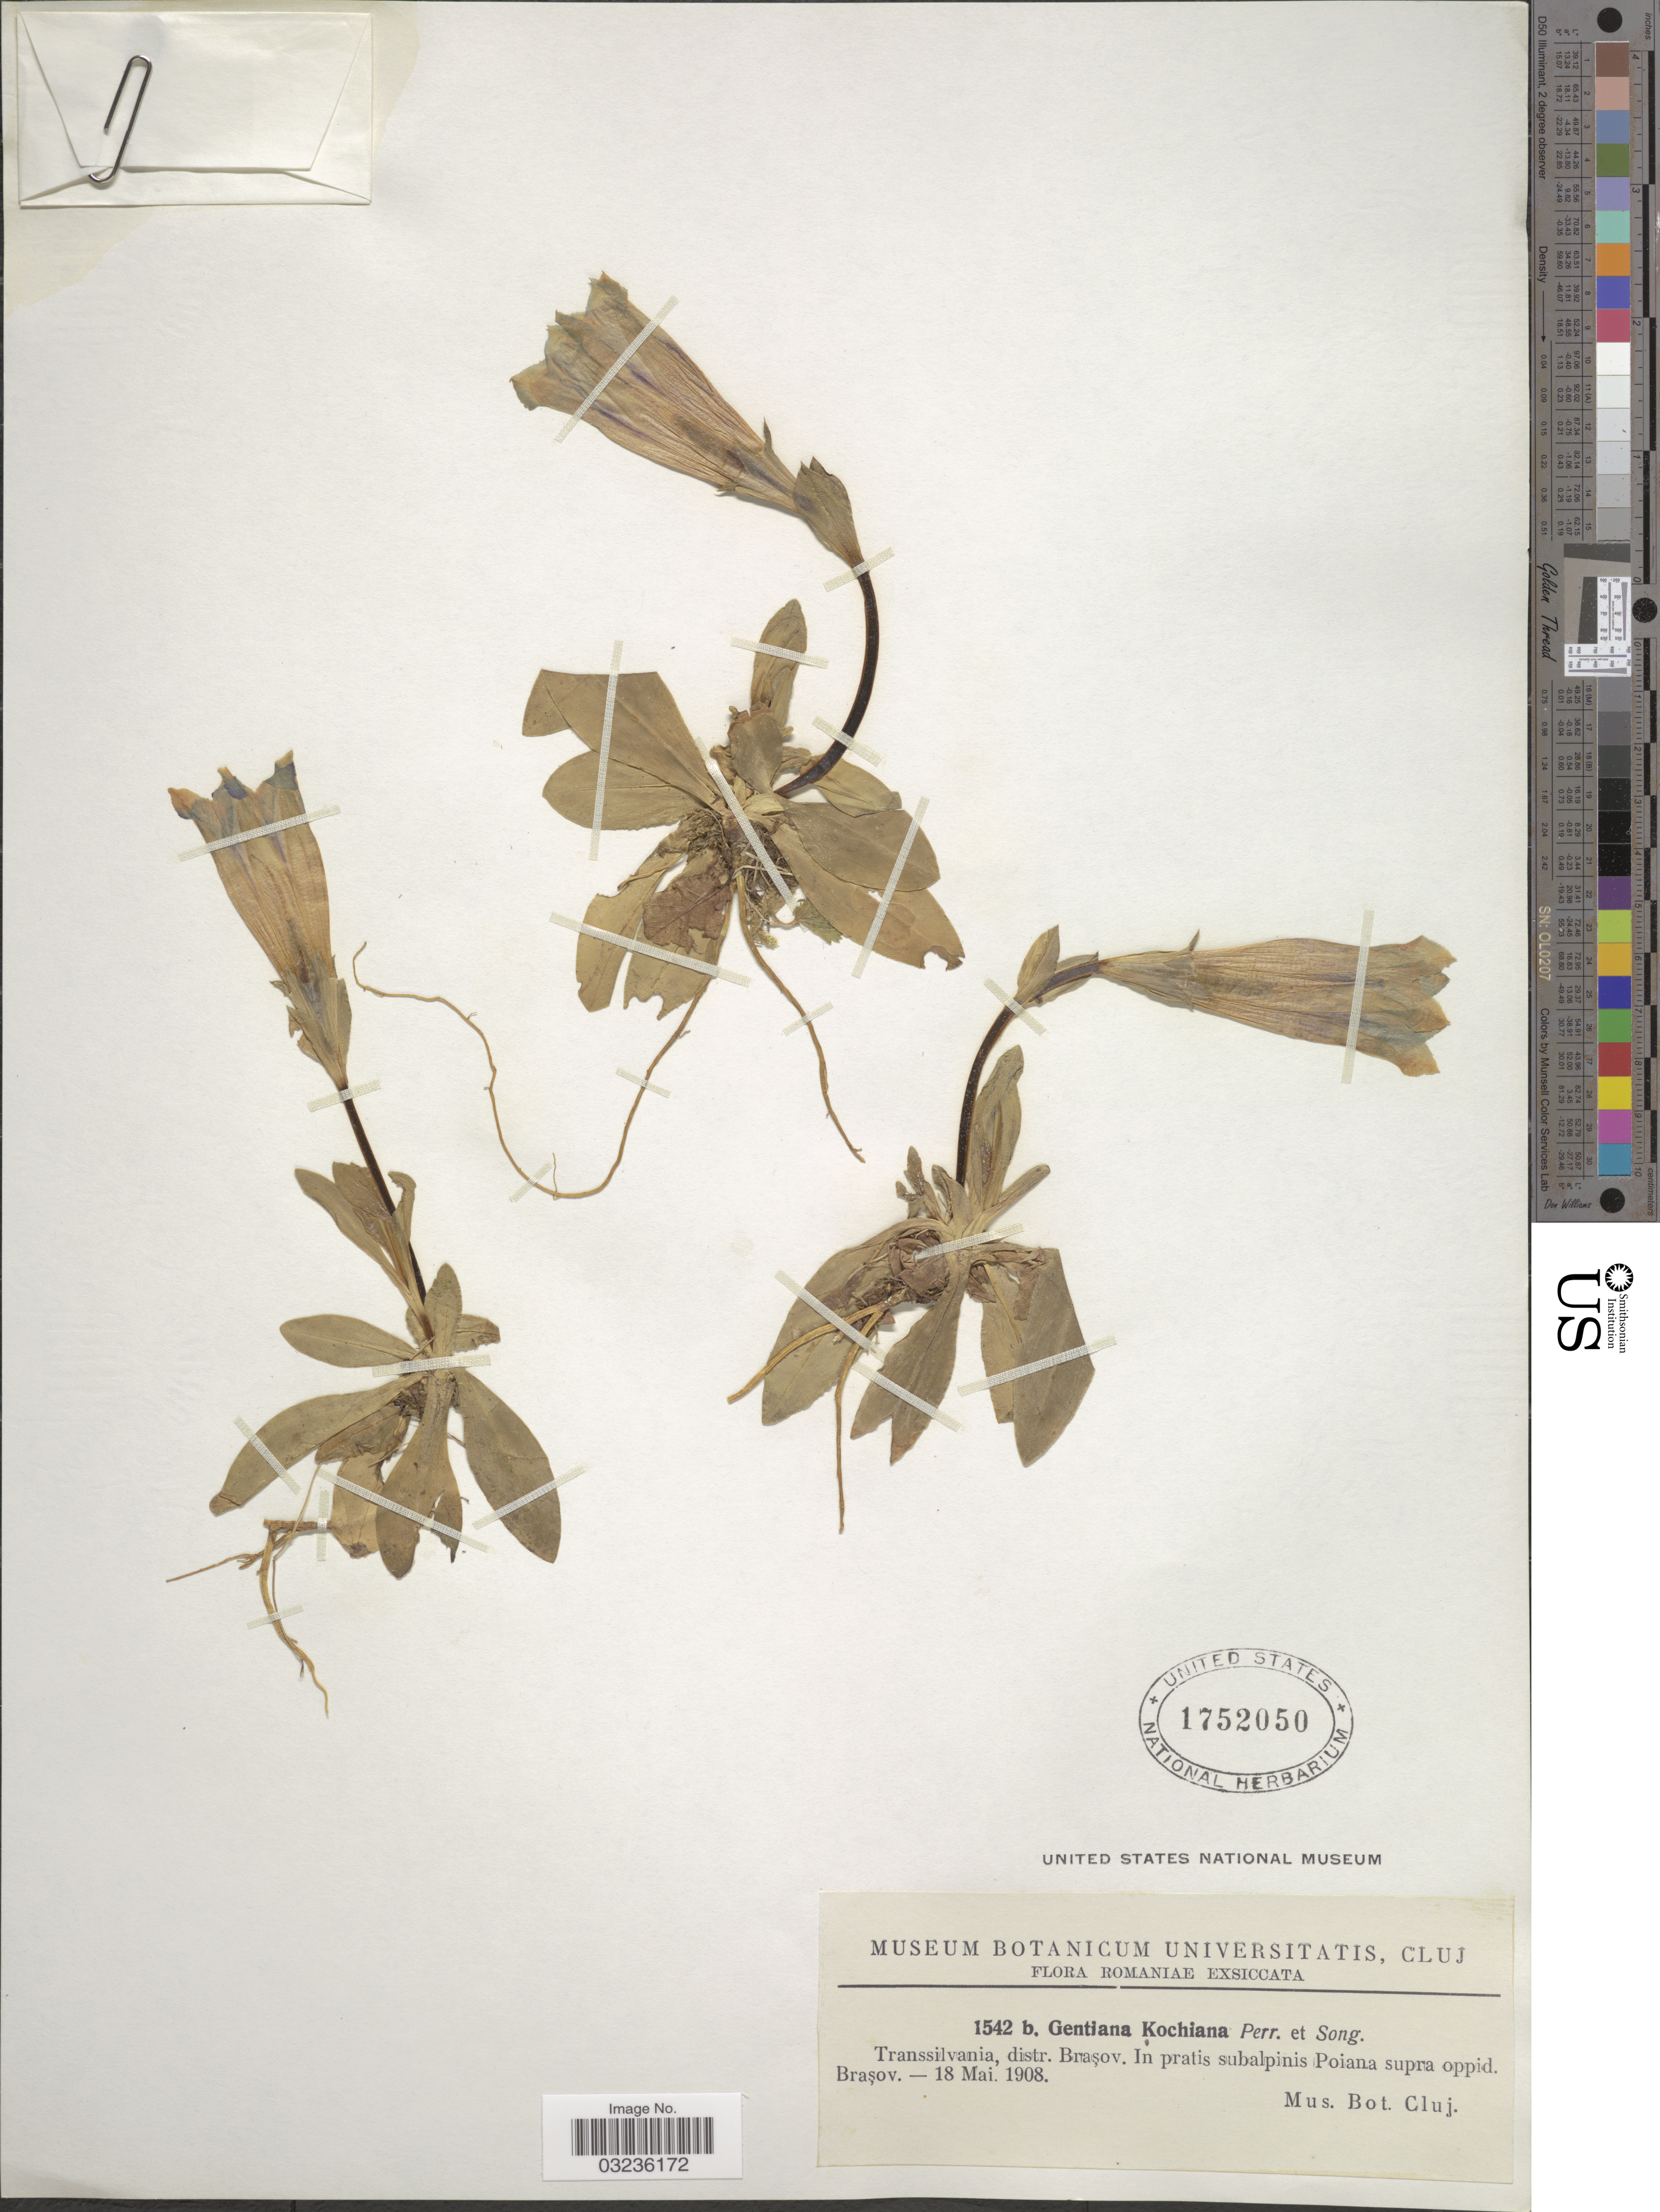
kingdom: Plantae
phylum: Tracheophyta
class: Magnoliopsida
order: Gentianales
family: Gentianaceae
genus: Gentiana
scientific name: Gentiana kochiana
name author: Perr. & Songeon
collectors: Mus. Bot. Cluj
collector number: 1542 b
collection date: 1908-05-18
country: Romania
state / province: Brasov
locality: Transsilvania, distr. Brasov, In pratis subalpinis Poiana supra oppid. Brasov.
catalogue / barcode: US 1752050